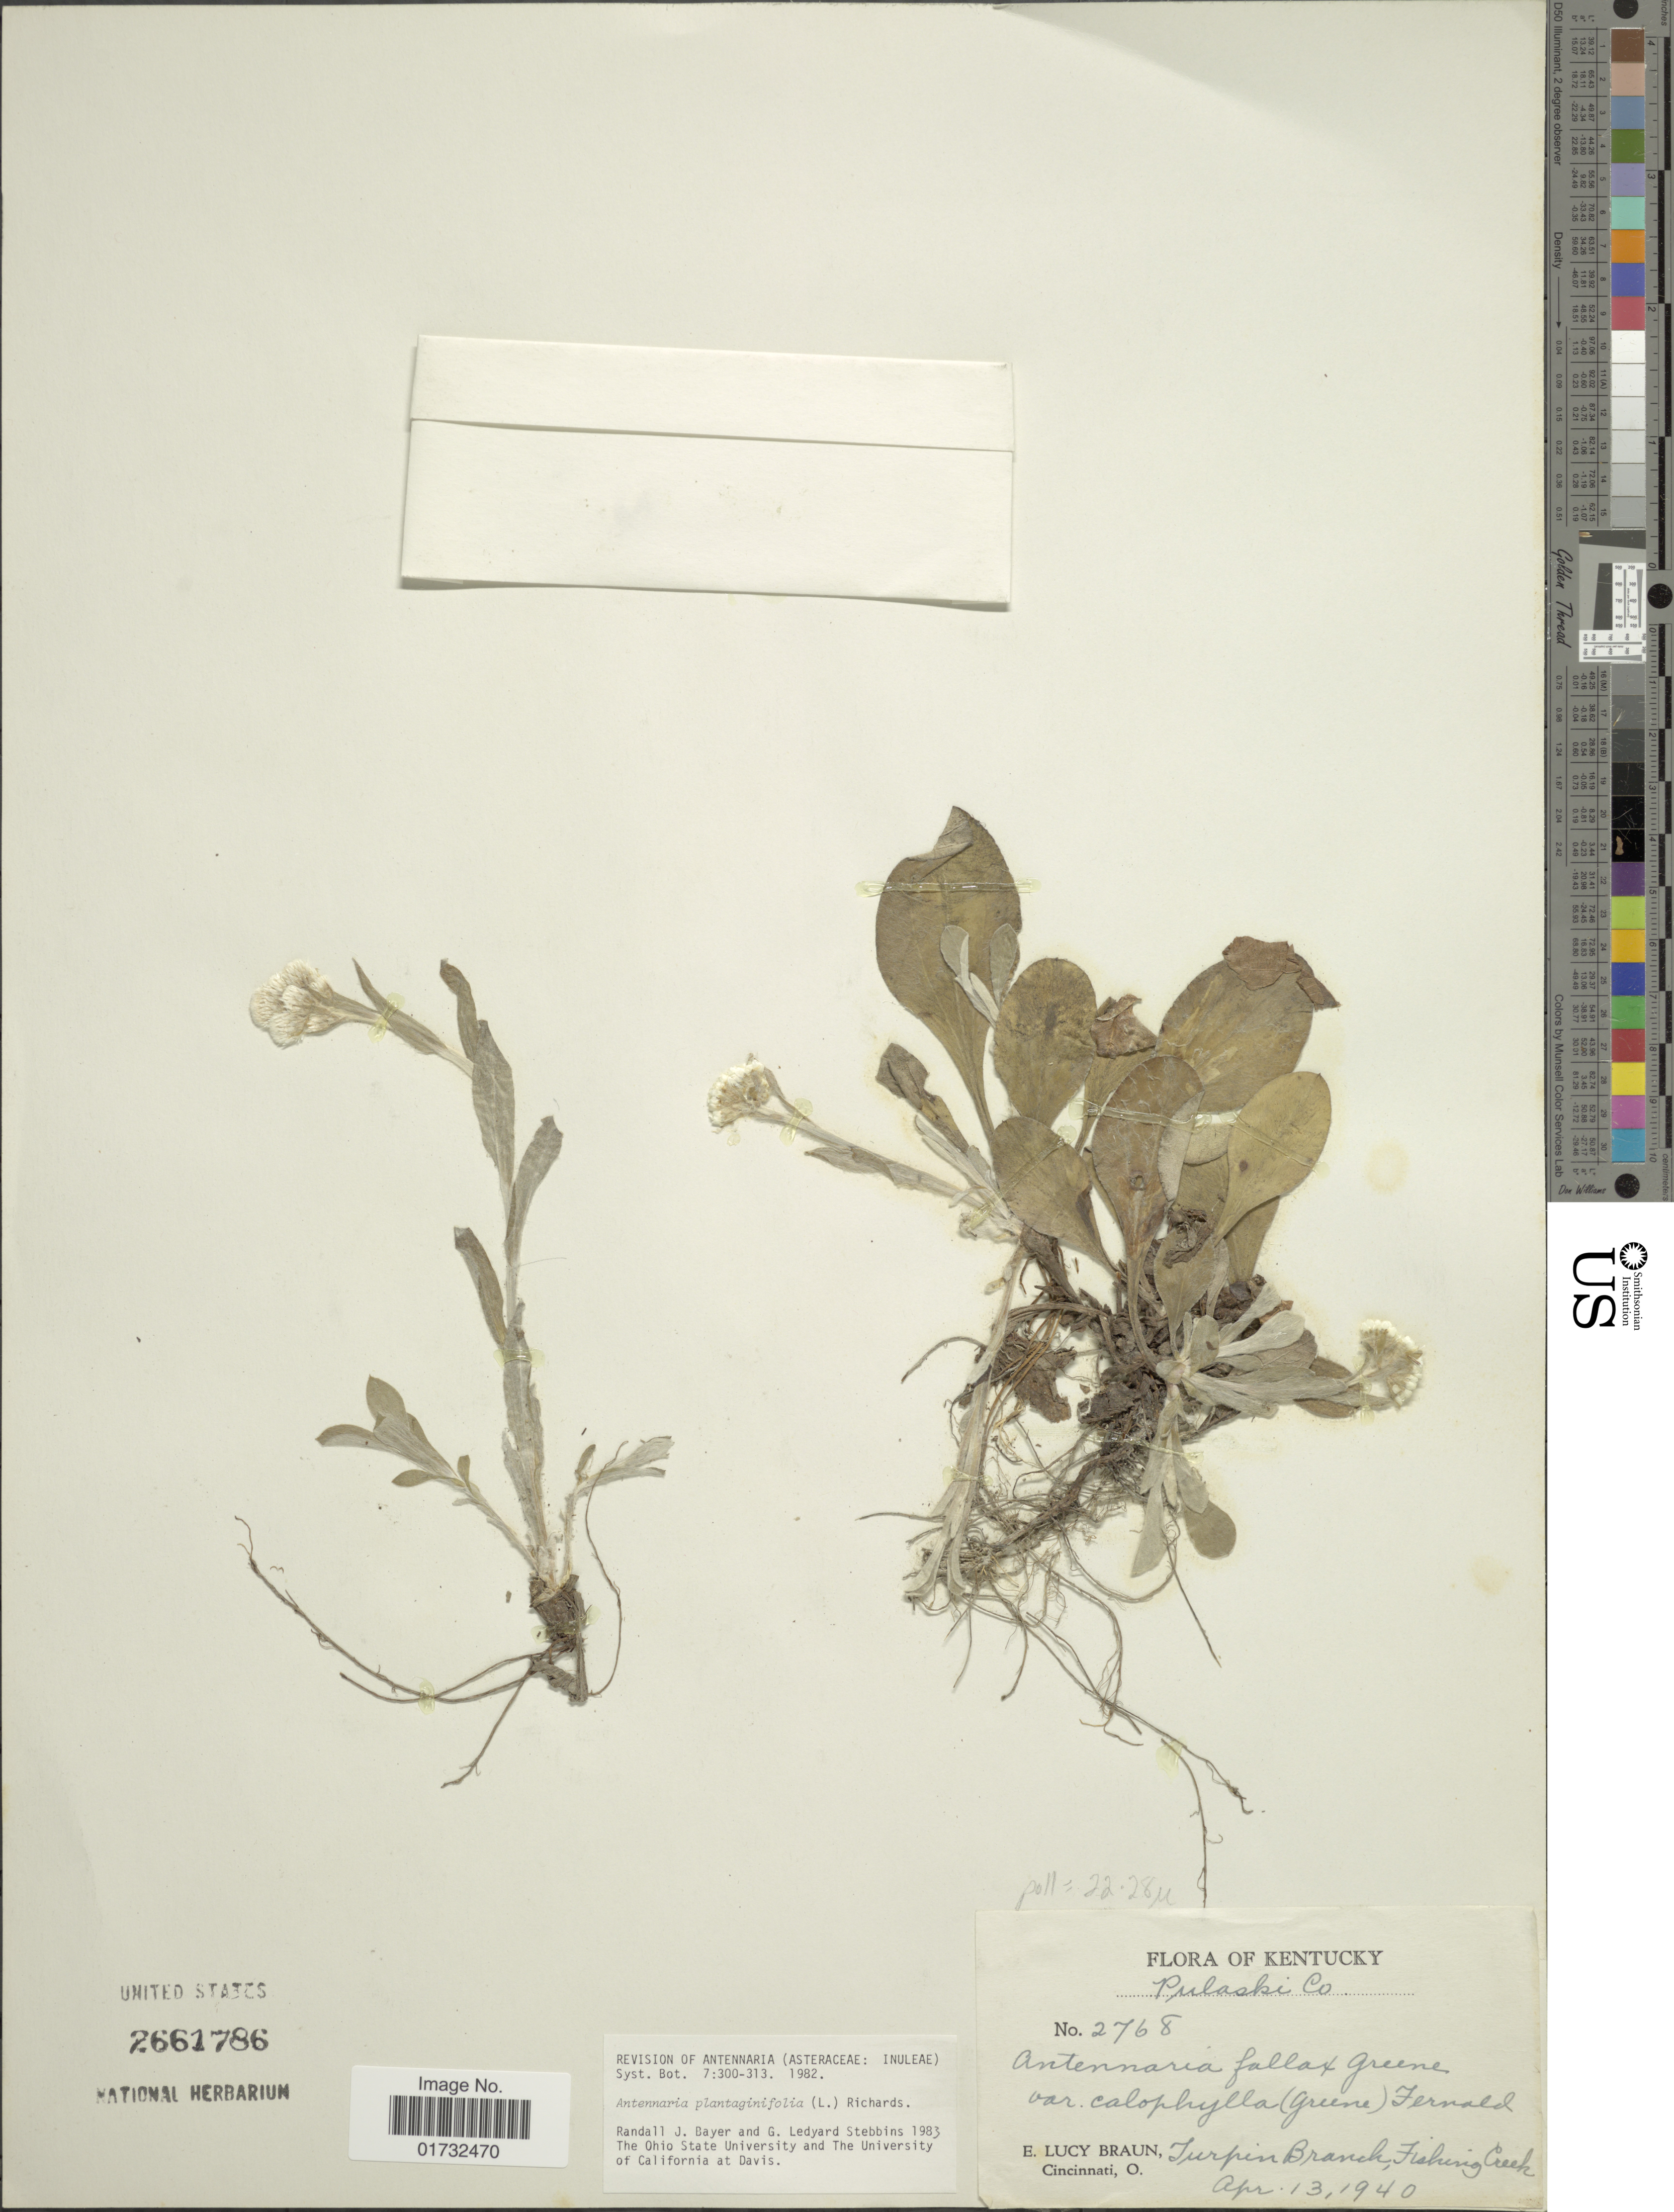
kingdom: Plantae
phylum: Tracheophyta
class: Magnoliopsida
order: Asterales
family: Asteraceae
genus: Antennaria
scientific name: Antennaria plantaginifolia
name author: (L.) Richardson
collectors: E. L. Braun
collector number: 2768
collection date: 1940-04-13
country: United States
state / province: Kentucky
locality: Pulaski Co. Turpin Branch, Fishing Creek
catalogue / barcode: US 2661786